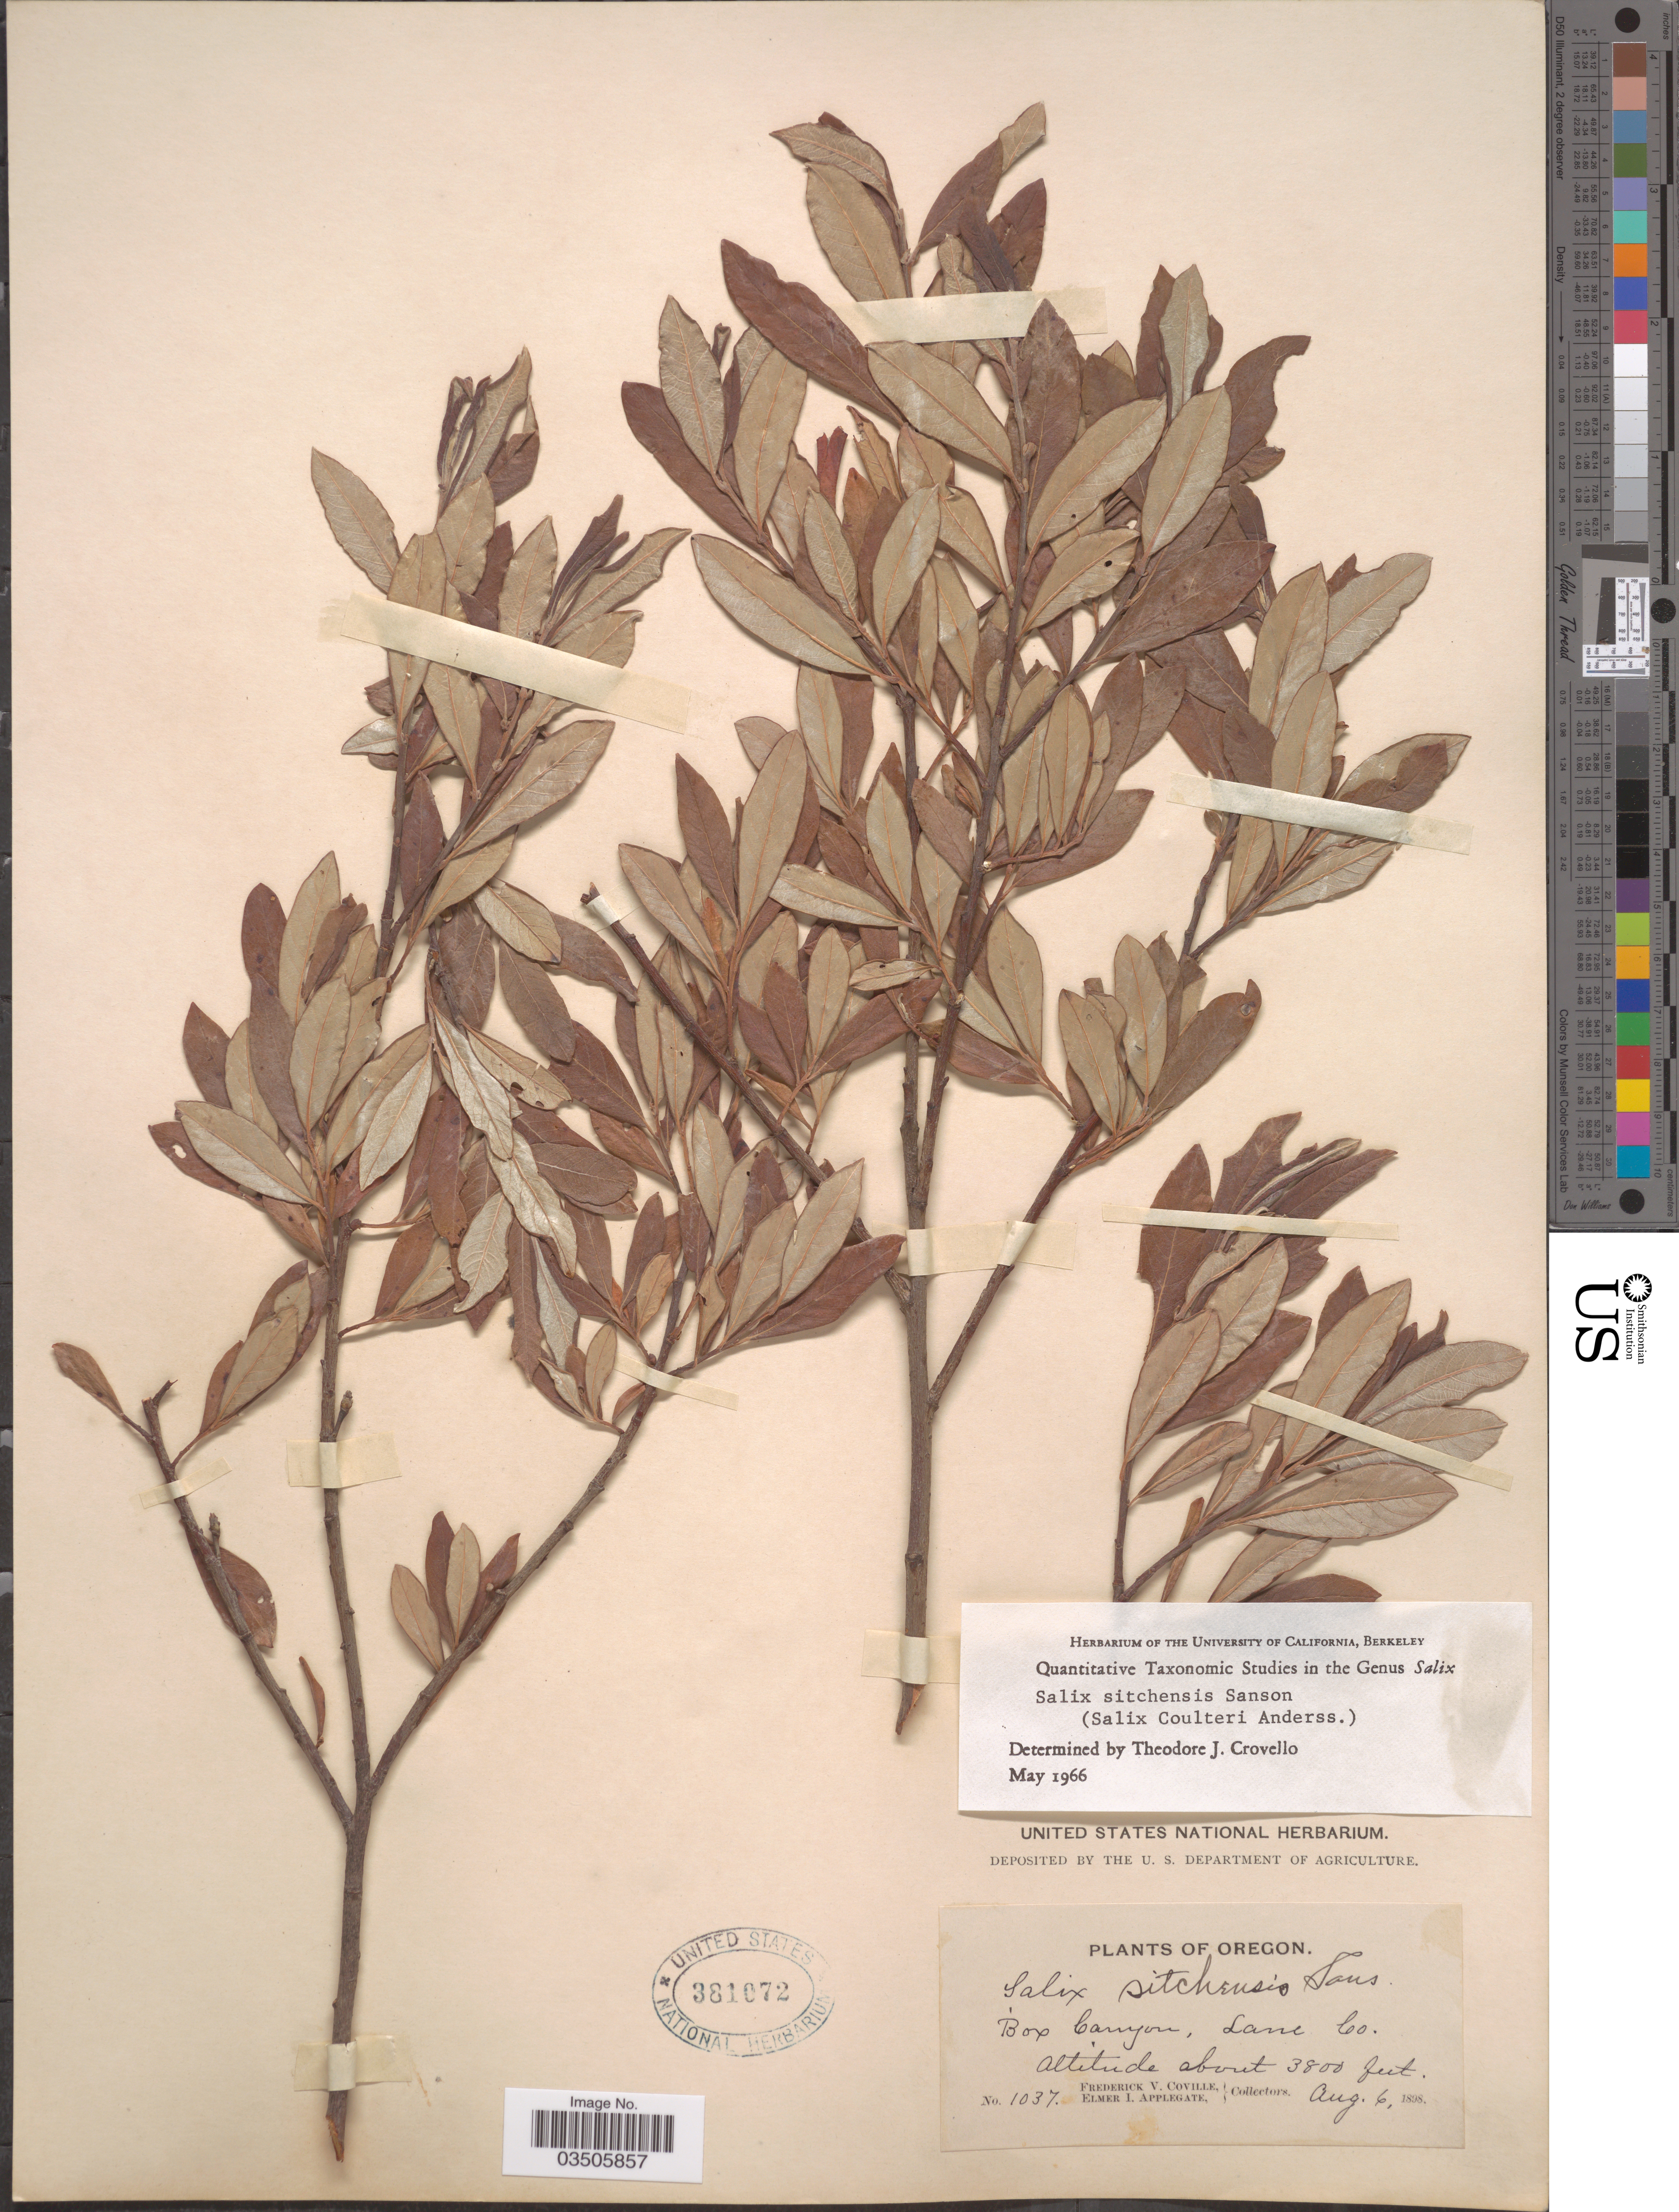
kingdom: Plantae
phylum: Tracheophyta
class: Magnoliopsida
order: Malpighiales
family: Salicaceae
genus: Salix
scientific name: Salix sitchensis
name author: Sanson ex Bong.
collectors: F. V. Coville & E. I. Applegate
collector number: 1037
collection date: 1898-08-06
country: United States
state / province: Oregon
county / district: Lane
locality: Box Canyon, Lane Co.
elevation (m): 1158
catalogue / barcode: US 381072